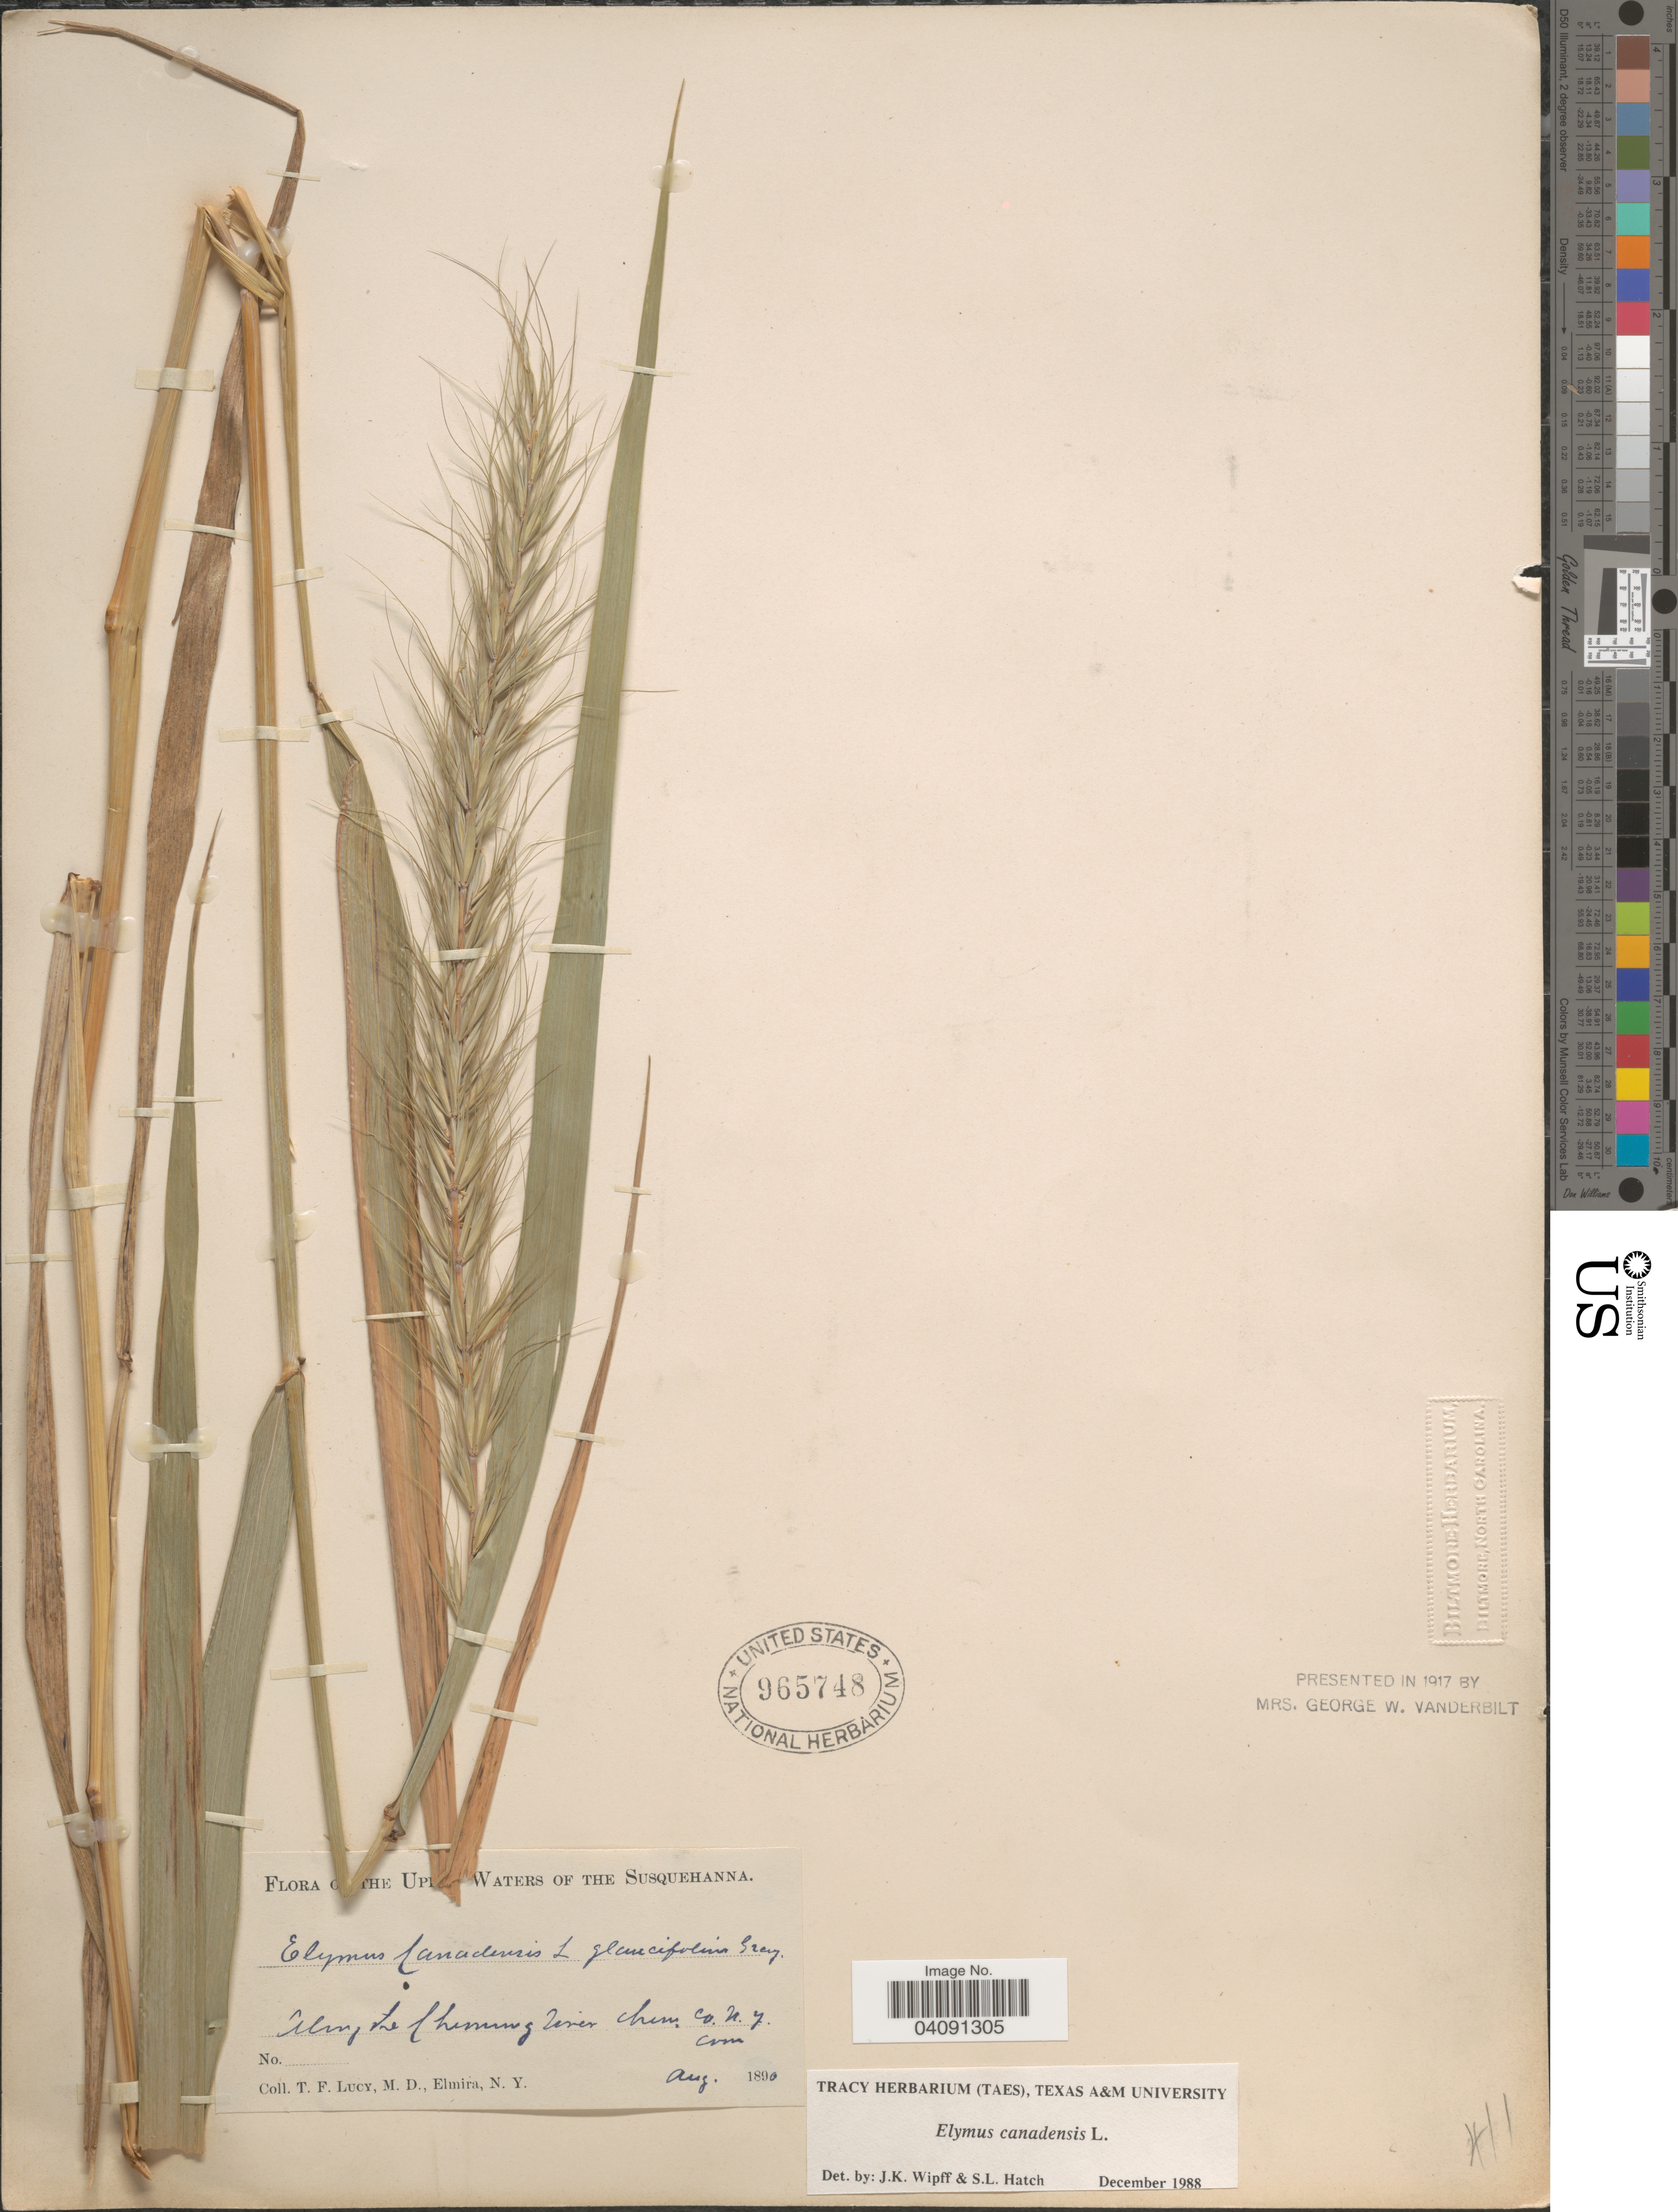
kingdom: Plantae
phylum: Tracheophyta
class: Liliopsida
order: Poales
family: Poaceae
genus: Elymus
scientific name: Elymus canadensis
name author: L.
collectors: T. Lucy & M. Elmira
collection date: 1890-08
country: United States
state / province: New York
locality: The Upper Waters of the Susquehanna. Along the Cheming River. Chem. Co.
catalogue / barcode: US 965748